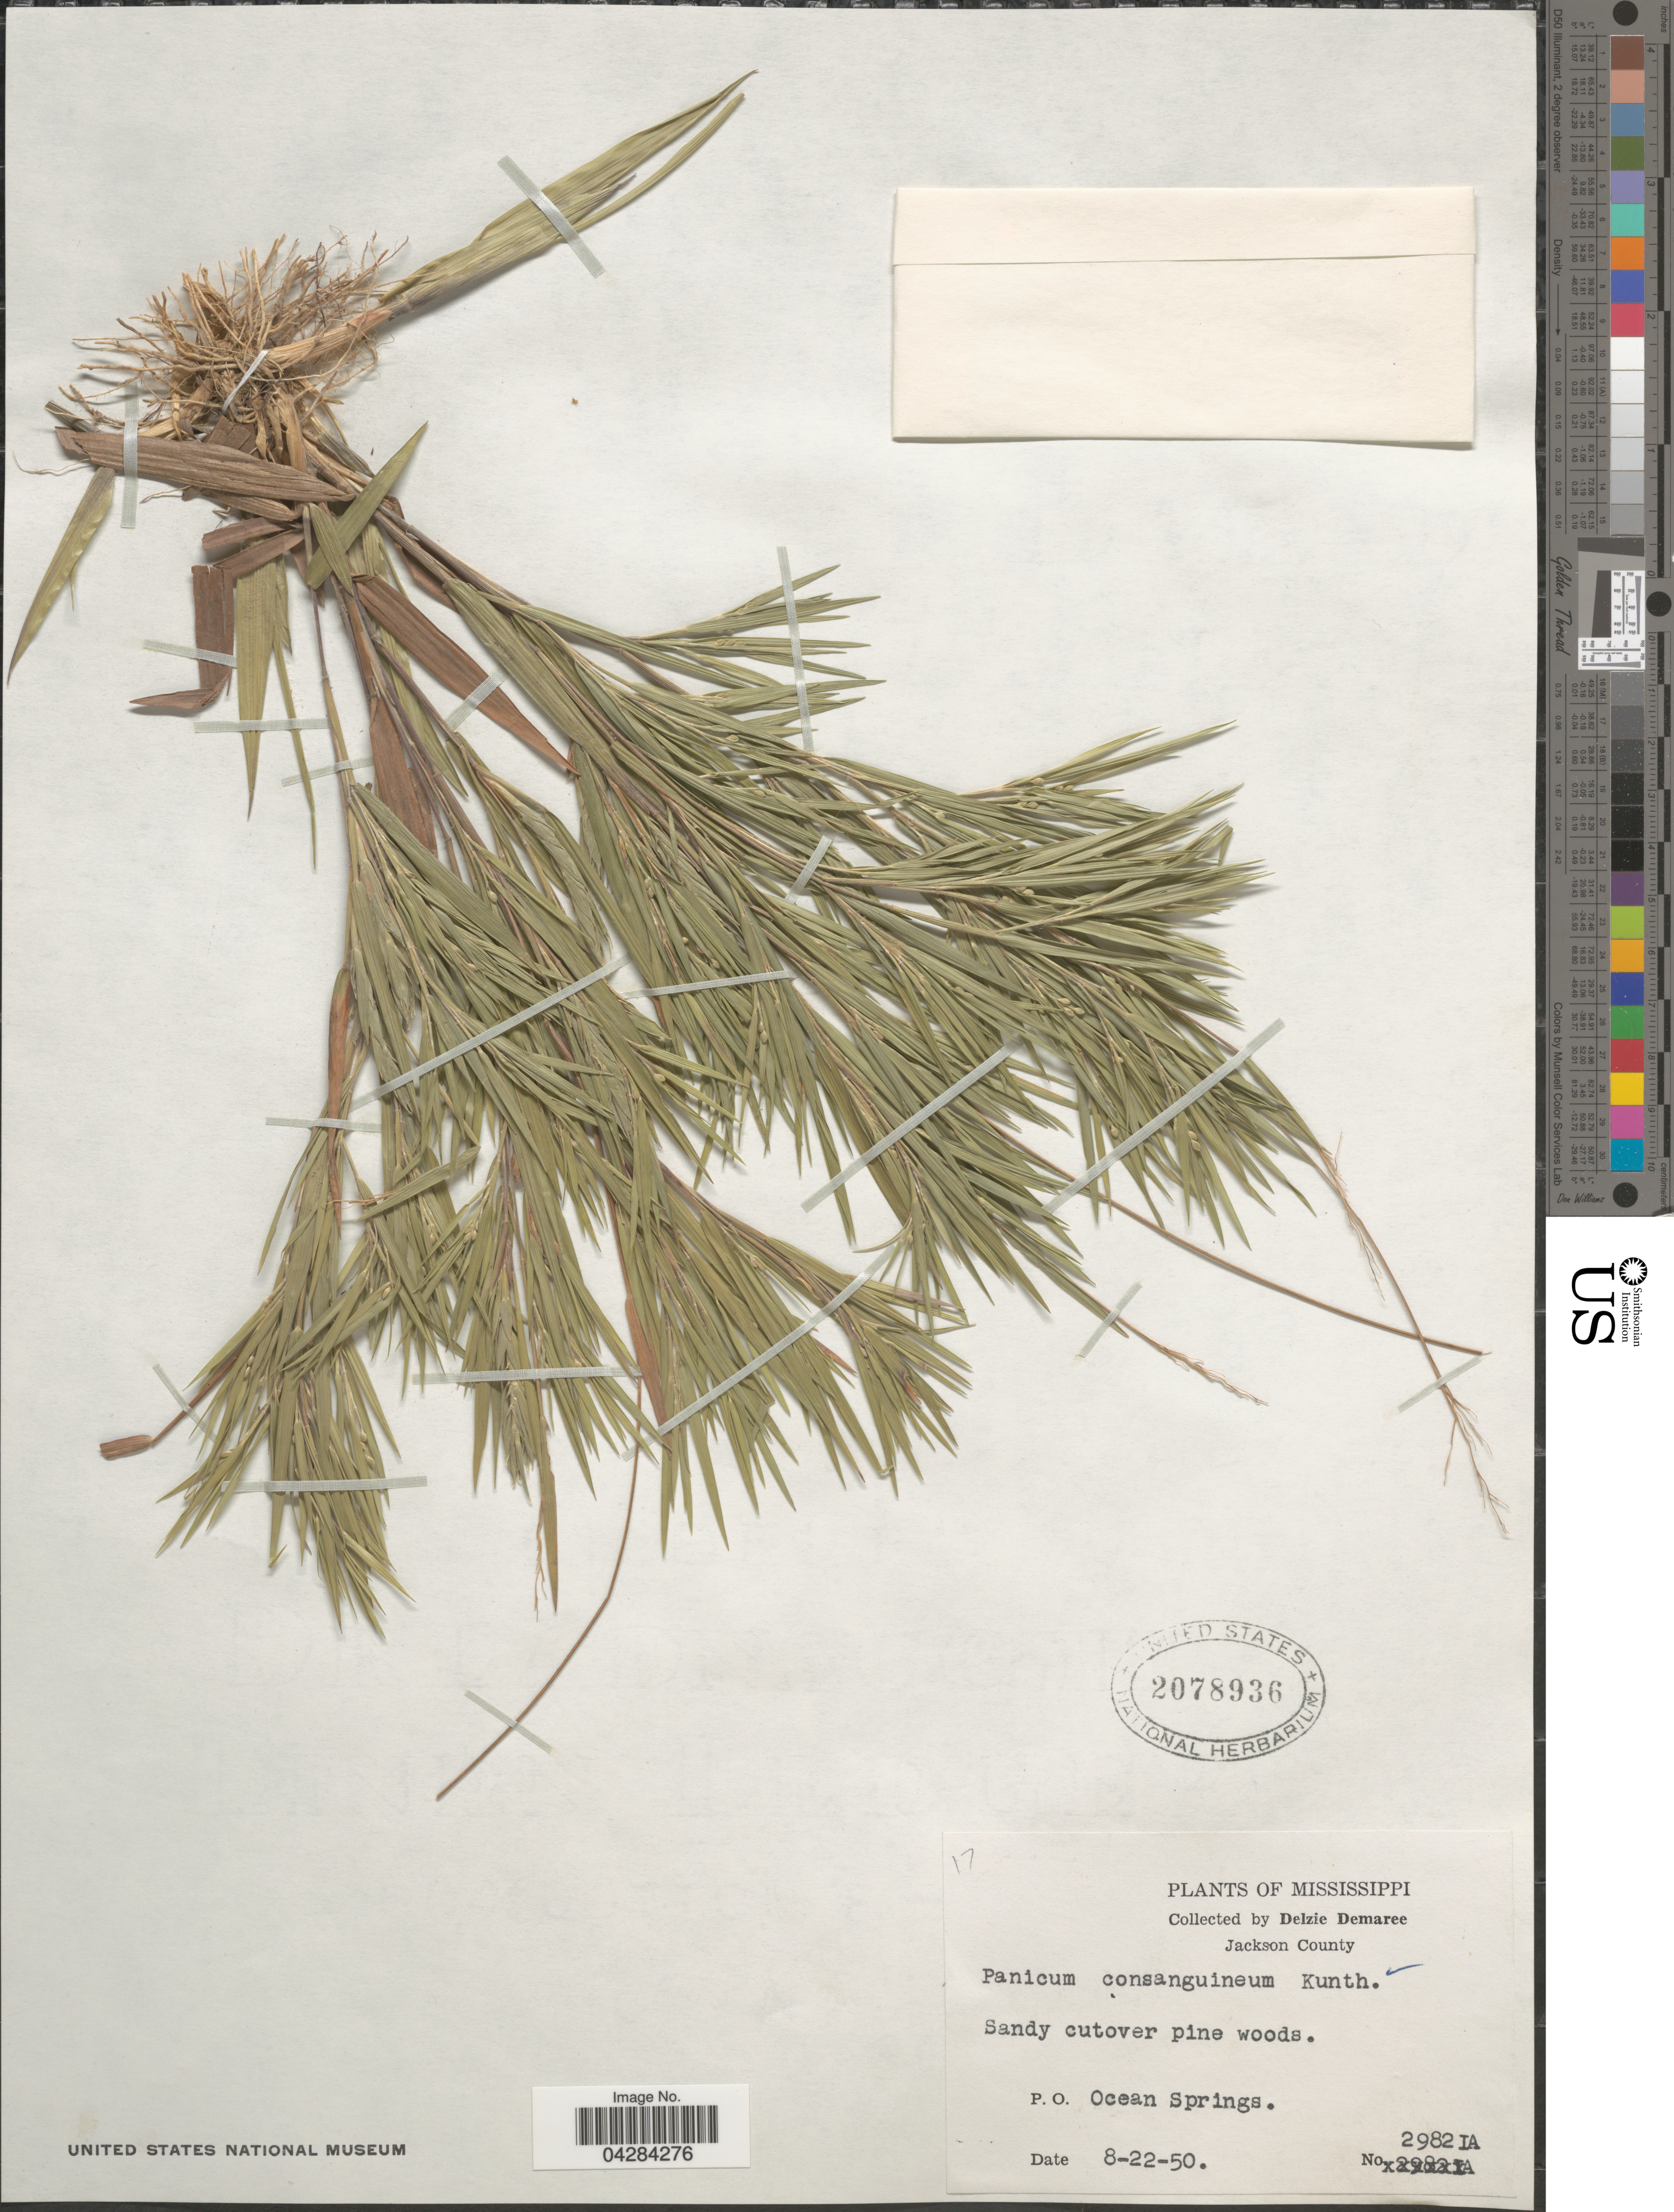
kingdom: Plantae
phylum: Tracheophyta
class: Liliopsida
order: Poales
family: Poaceae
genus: Dichanthelium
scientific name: Dichanthelium oligosanthes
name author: (Schult.) Gould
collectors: D. Demaree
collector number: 29821A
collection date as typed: Transcribed d/m/y: 22/8/50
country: United States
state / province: Mississippi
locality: Jackson County. Sandy cutover pine woods. P.O. Ocean Springs.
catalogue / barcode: US 2078936